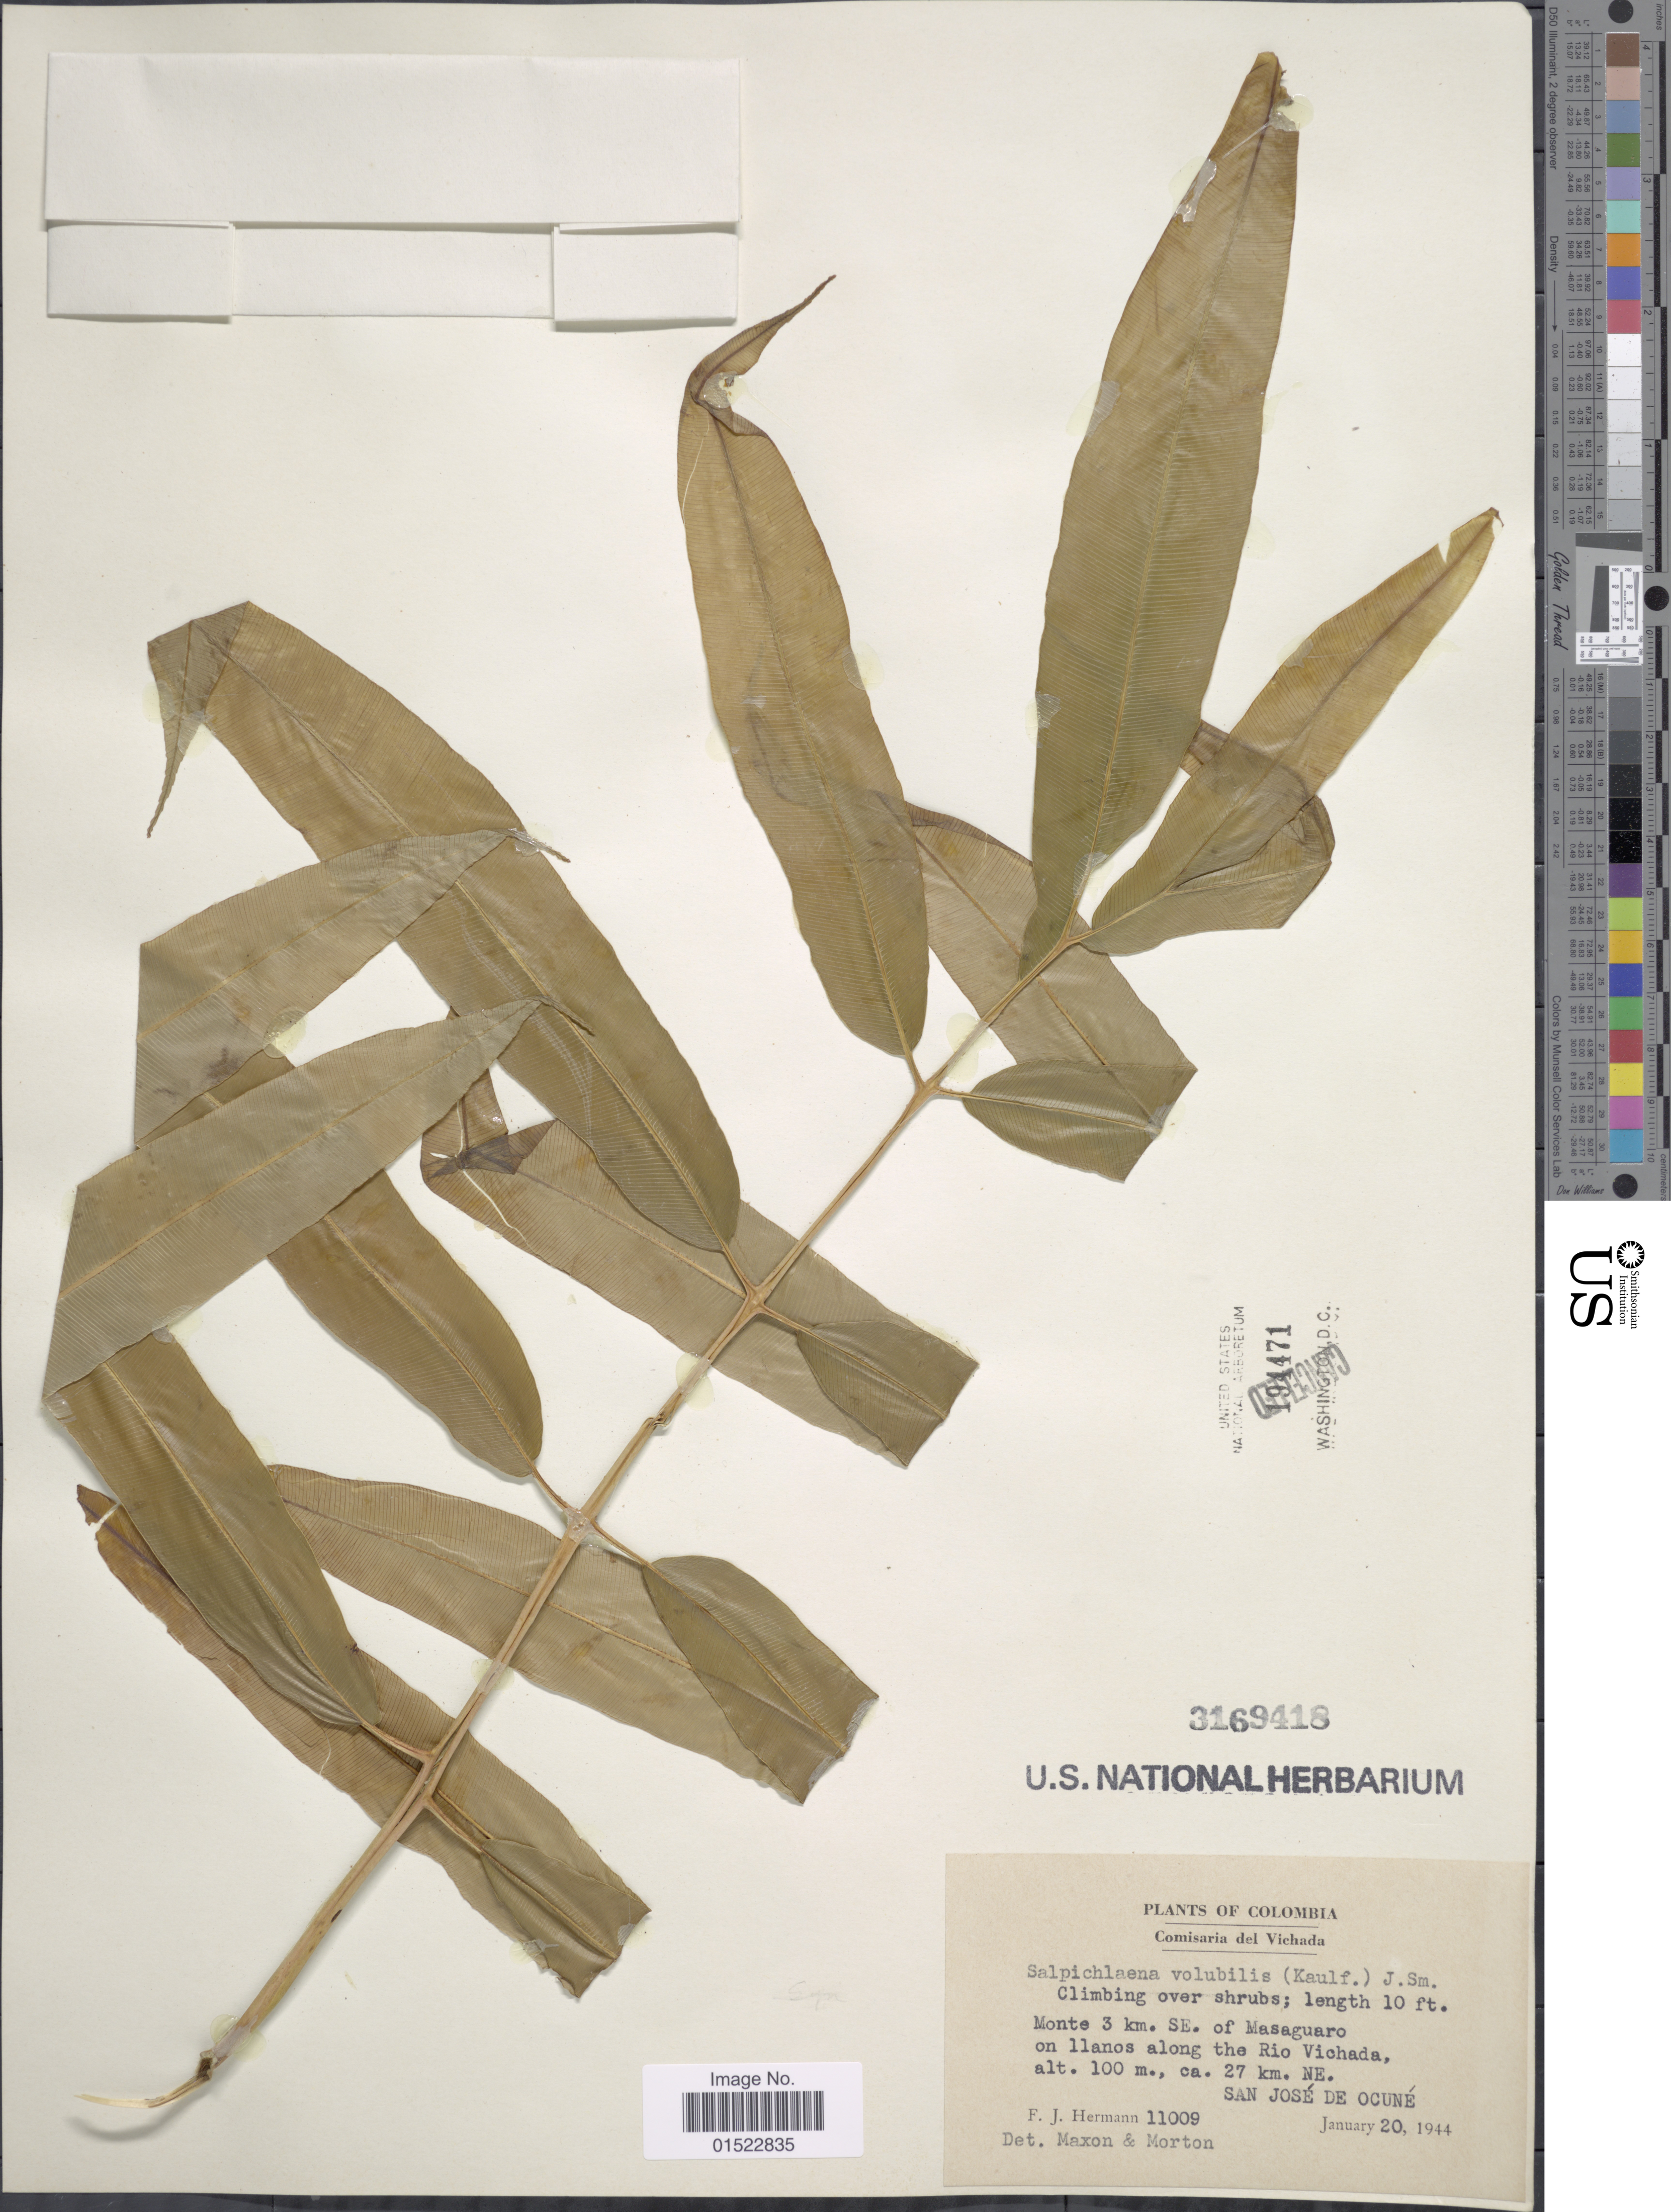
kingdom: Plantae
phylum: Tracheophyta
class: Polypodiopsida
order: Polypodiales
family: Blechnaceae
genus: Salpichlaena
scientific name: Salpichlaena volubilis subsp. volubilis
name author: (Kaulf.) J. Sm.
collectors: F. J. Hermann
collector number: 11009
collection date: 1944-01-20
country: Colombia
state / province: Vichada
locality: Monte 3 km. SE. of Masaguaro on llanos alont the Rio Vichada, ca. 27 km. NE., San Jose de Ocune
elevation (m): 100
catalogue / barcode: US 3169418